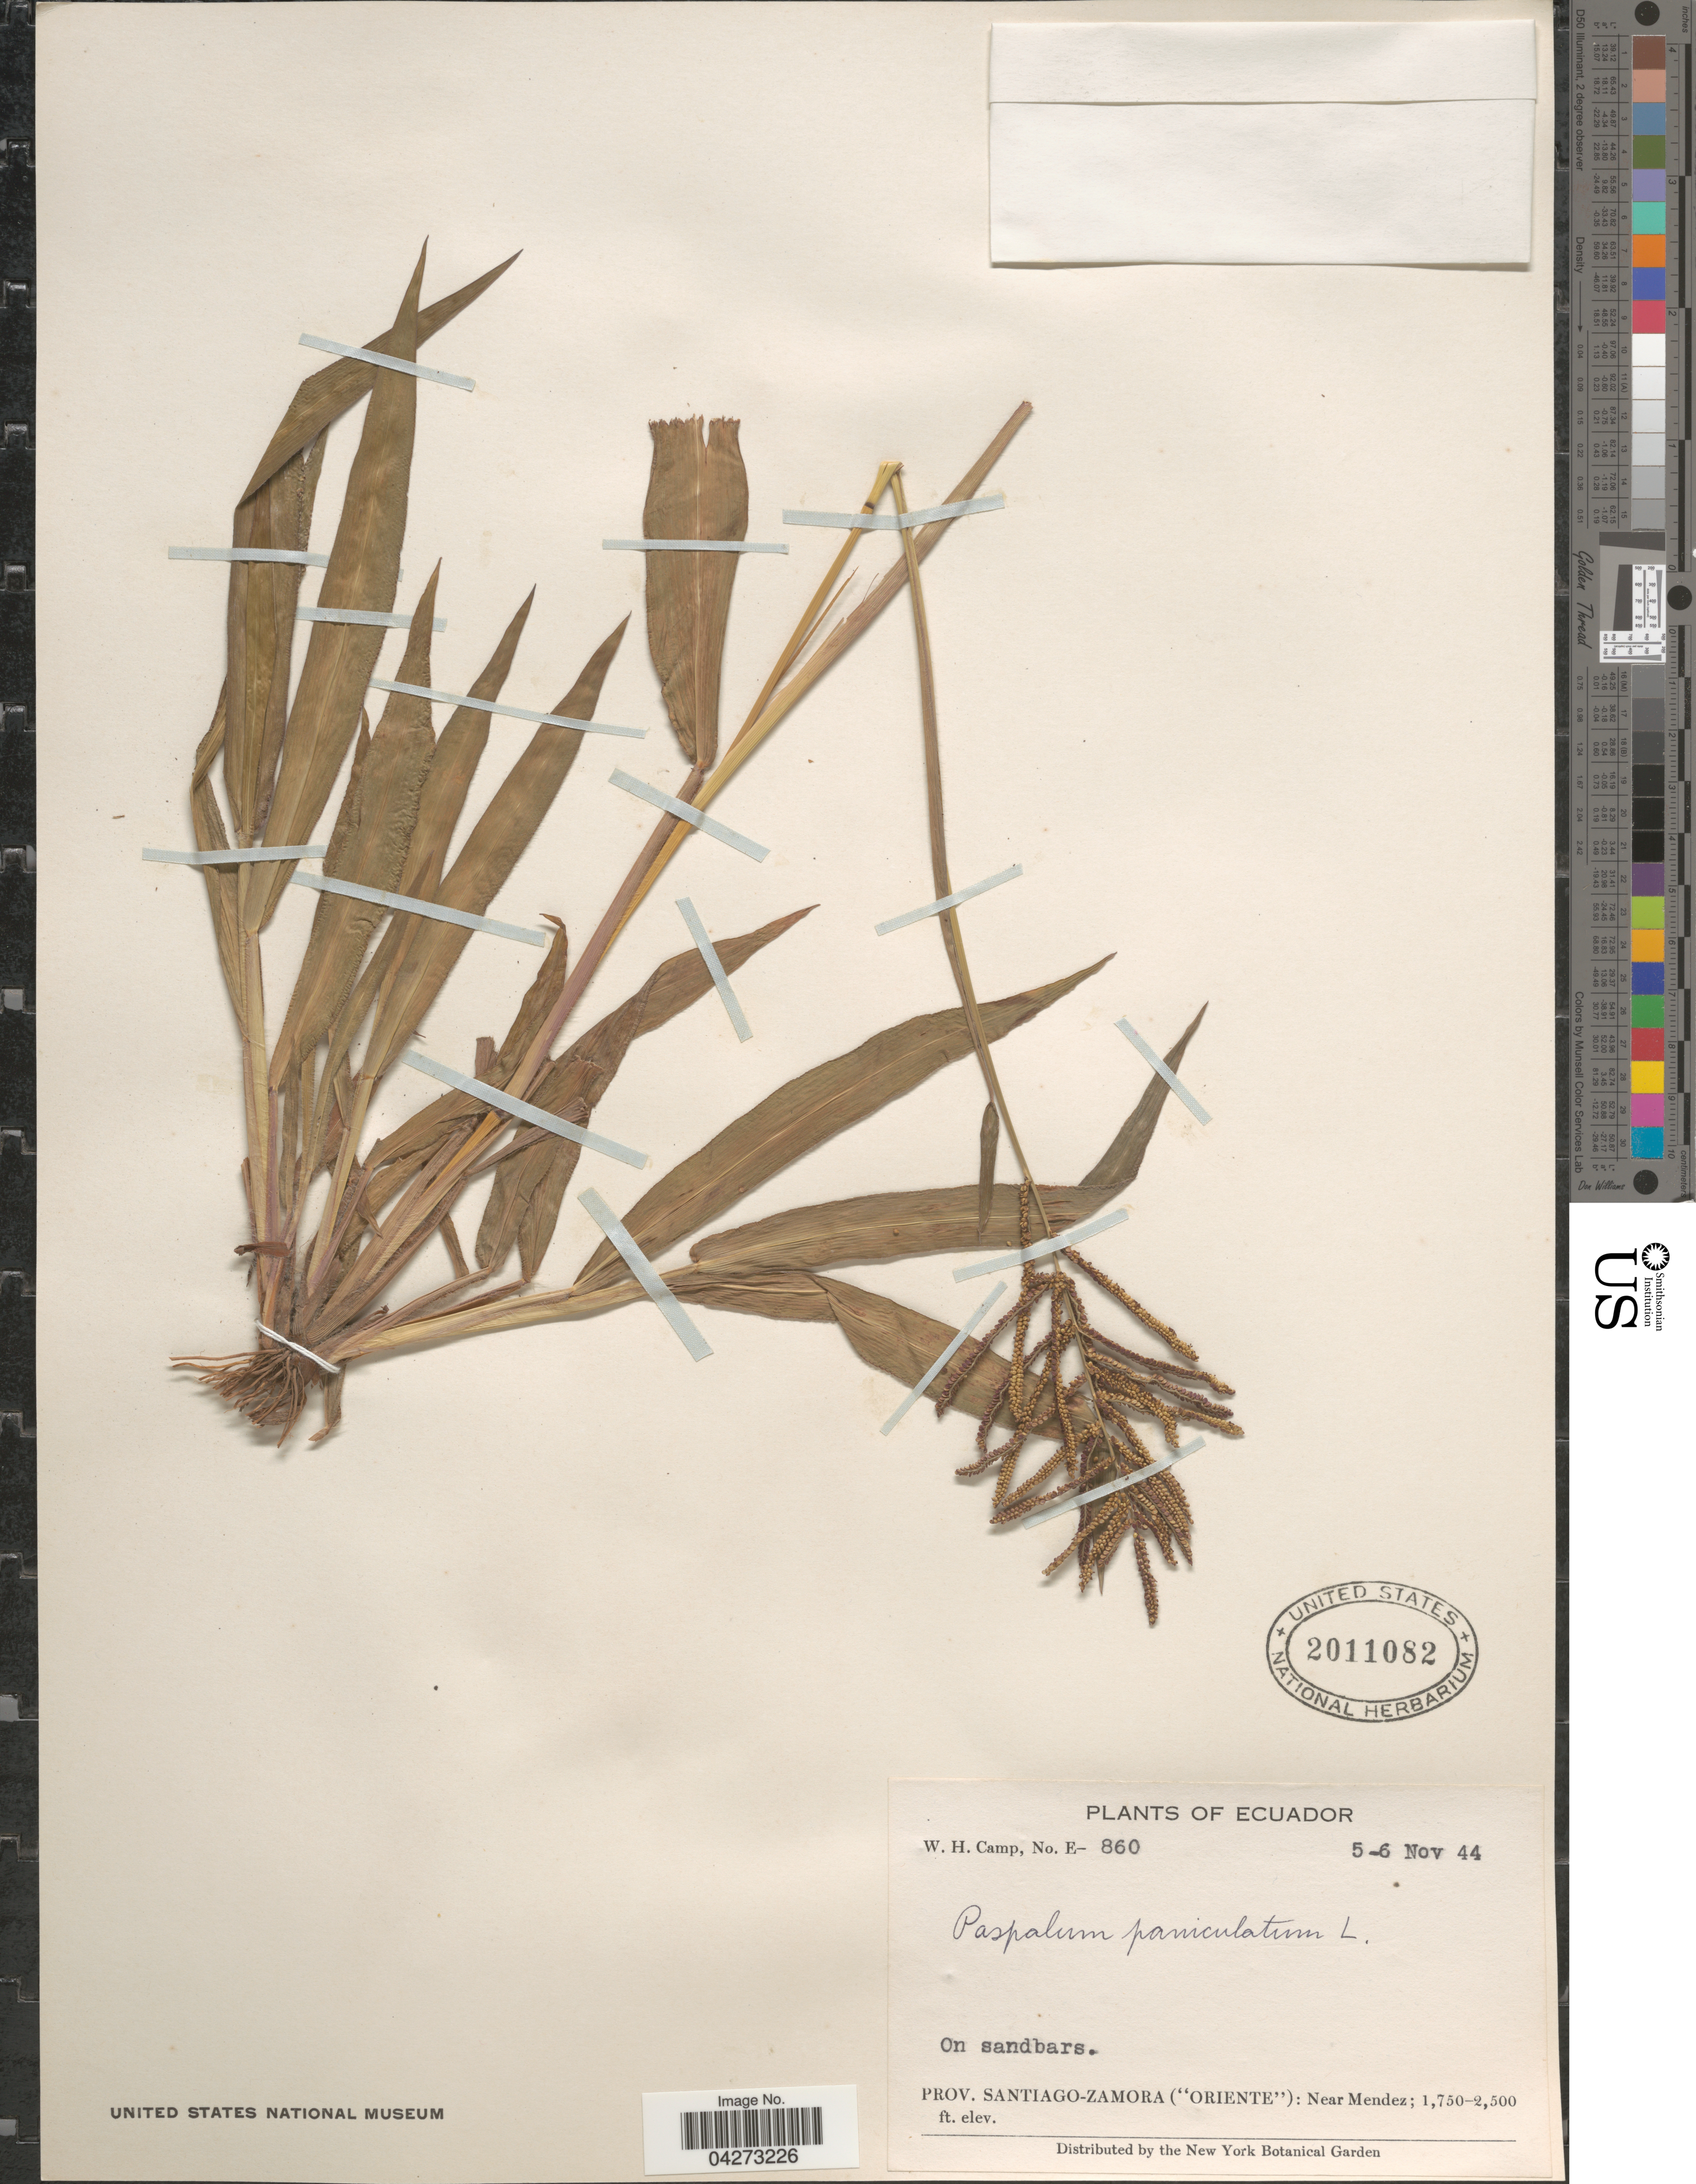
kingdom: Plantae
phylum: Tracheophyta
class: Liliopsida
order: Poales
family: Poaceae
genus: Paspalum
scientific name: Paspalum paniculatum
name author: L.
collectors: W. H. Camp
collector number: E-860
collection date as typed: Transcribed d/m/y: 5/11/44 to 6/11/44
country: Ecuador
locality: Prov. Santiago-Zamora ("Oriente"): Near Mendez.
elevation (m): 533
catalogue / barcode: US 2011082